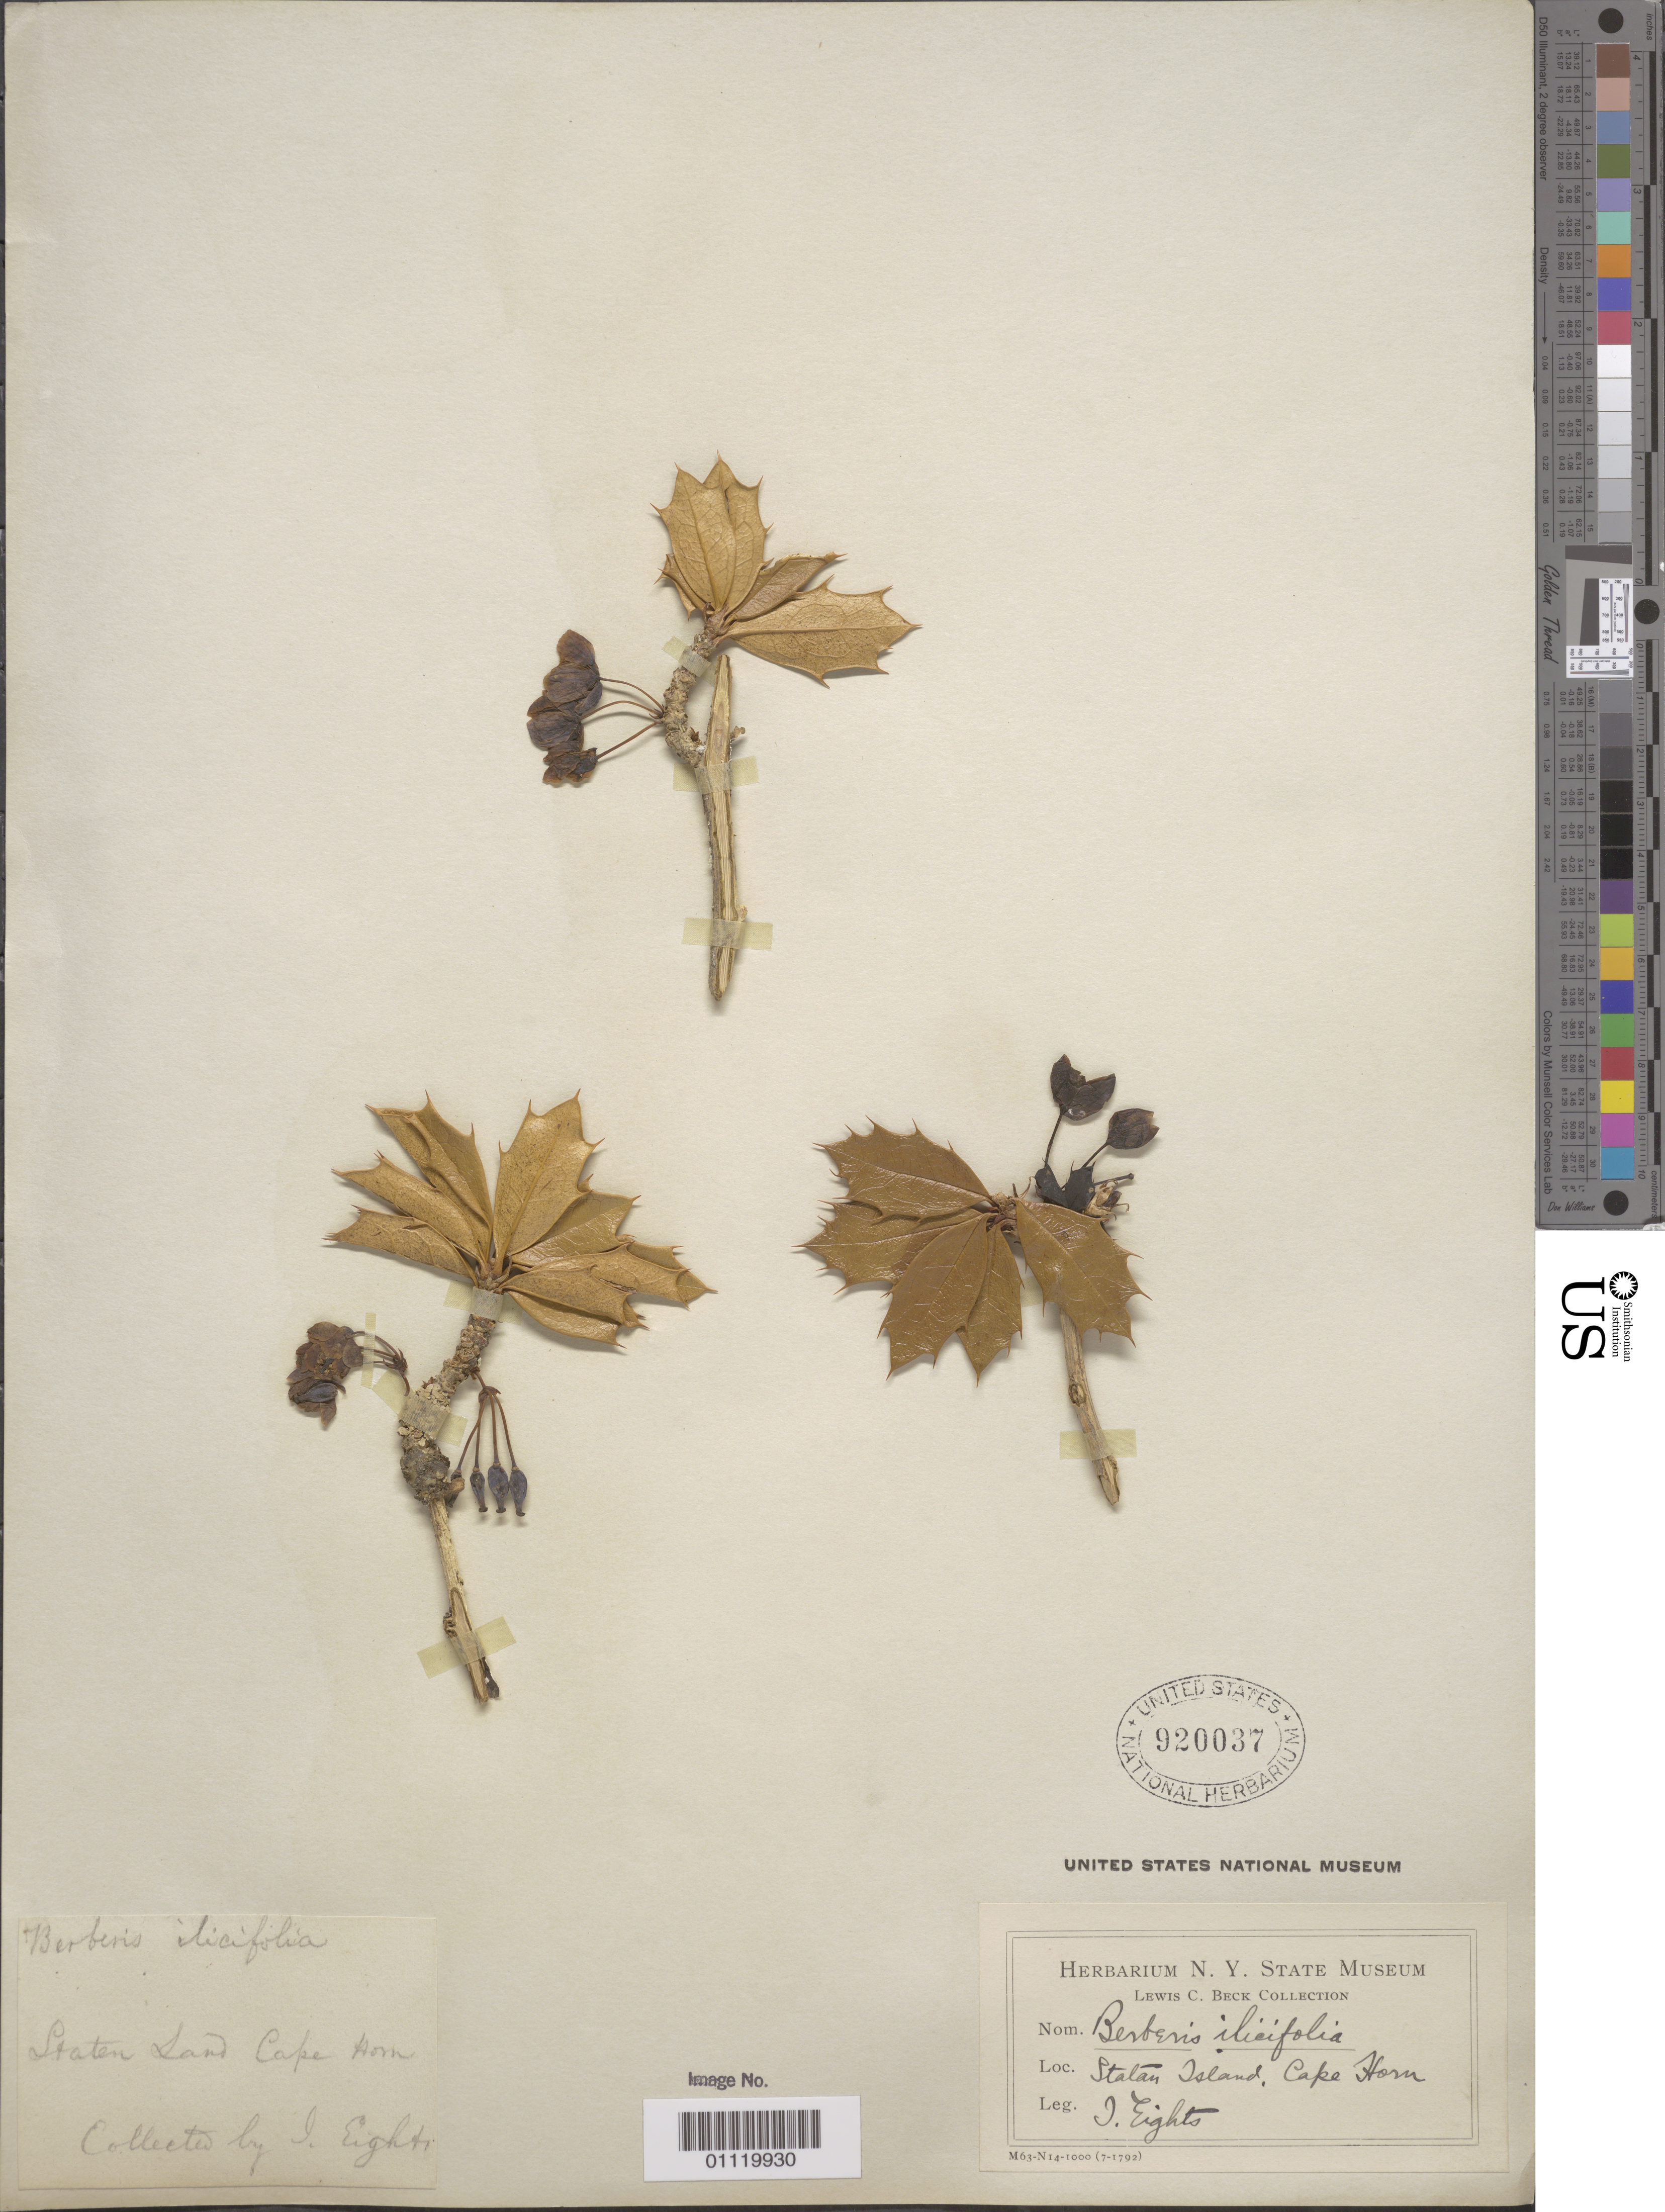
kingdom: Plantae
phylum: Tracheophyta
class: Magnoliopsida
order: Ranunculales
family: Berberidaceae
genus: Berberis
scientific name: Berberis ilicifolia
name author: L. f.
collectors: J. Eights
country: Chile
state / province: Magallanes y de la Antártica Chilena (XII)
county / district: Tierra del Fuego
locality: Staten Island, Cape Horn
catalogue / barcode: US 920037